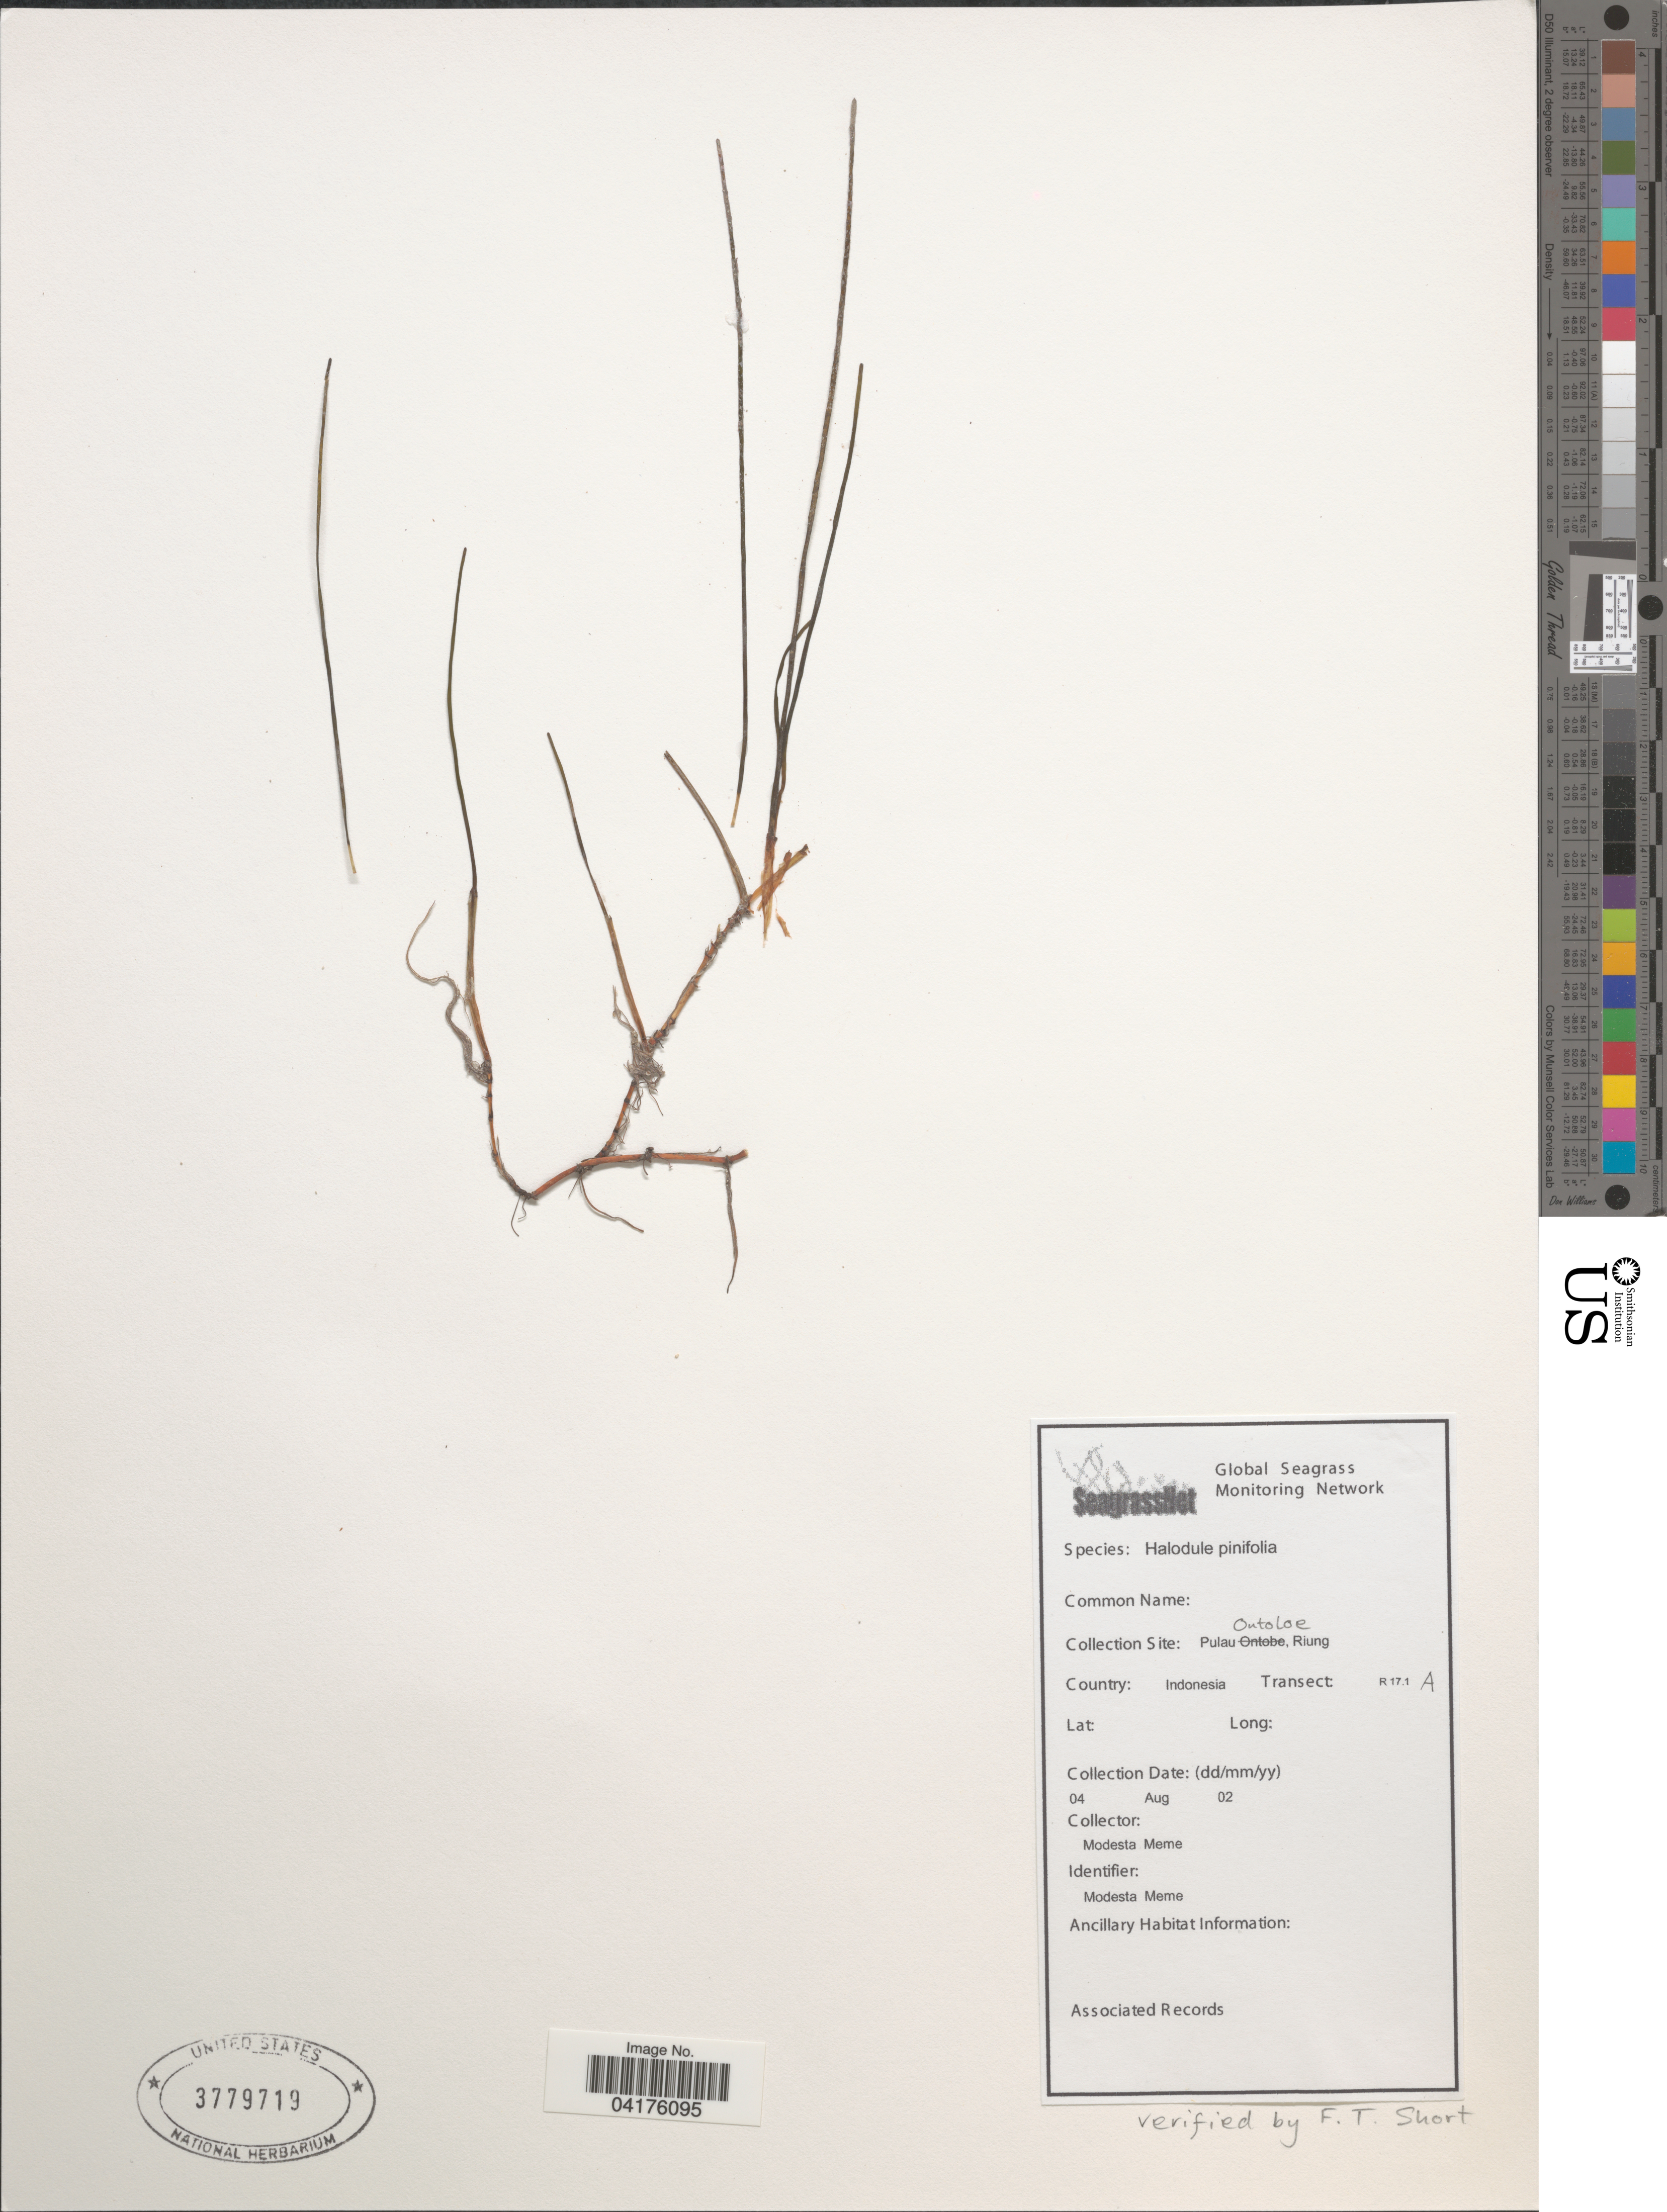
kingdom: Plantae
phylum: Tracheophyta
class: Liliopsida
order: Alismatales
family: Cymodoceaceae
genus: Halodule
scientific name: Halodule pinifolia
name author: (Miki) Hartog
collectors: M. Meme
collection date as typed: Transcribed d/m/y: 4/8/2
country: Indonesia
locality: Pulau Ontoloe, Riung. Transect: R 17.1 A.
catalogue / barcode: US 3779719